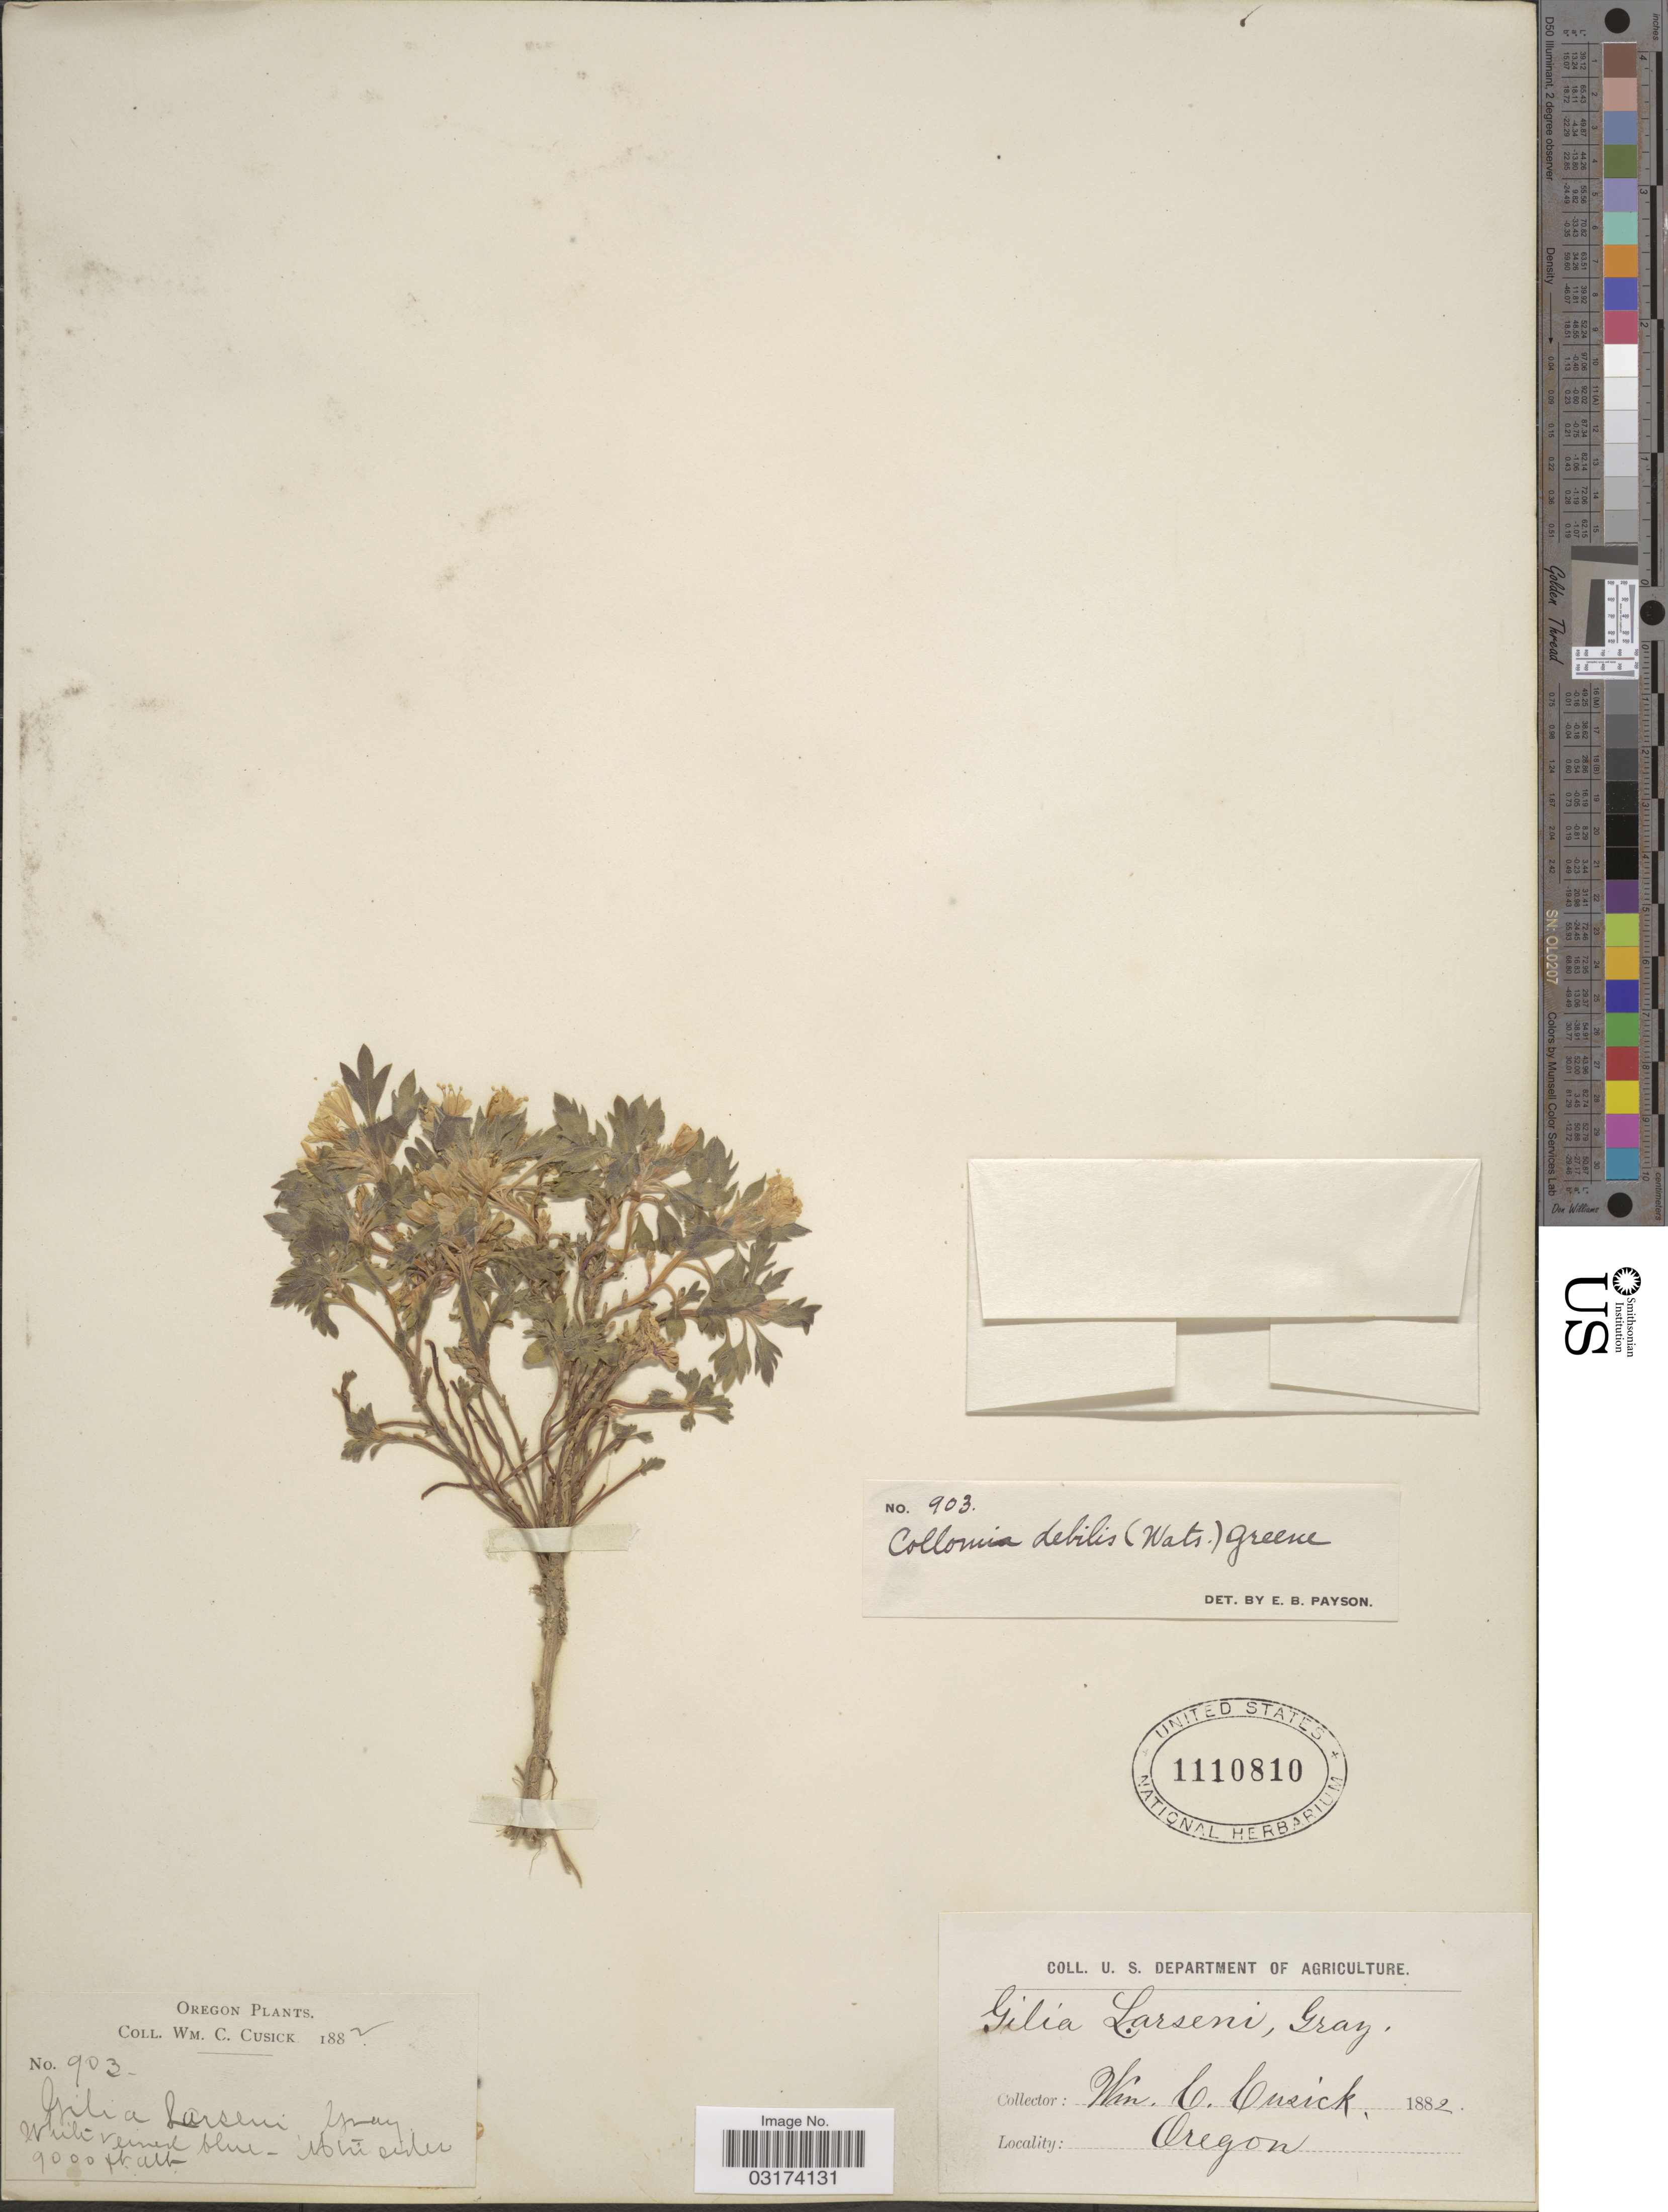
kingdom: Plantae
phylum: Tracheophyta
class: Magnoliopsida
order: Ericales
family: Polemoniaceae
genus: Collomia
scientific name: Collomia debilis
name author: (S. Watson) Greene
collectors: W. C. Cusick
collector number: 903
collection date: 1882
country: United States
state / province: Oregon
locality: Oregon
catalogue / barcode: US 1110810